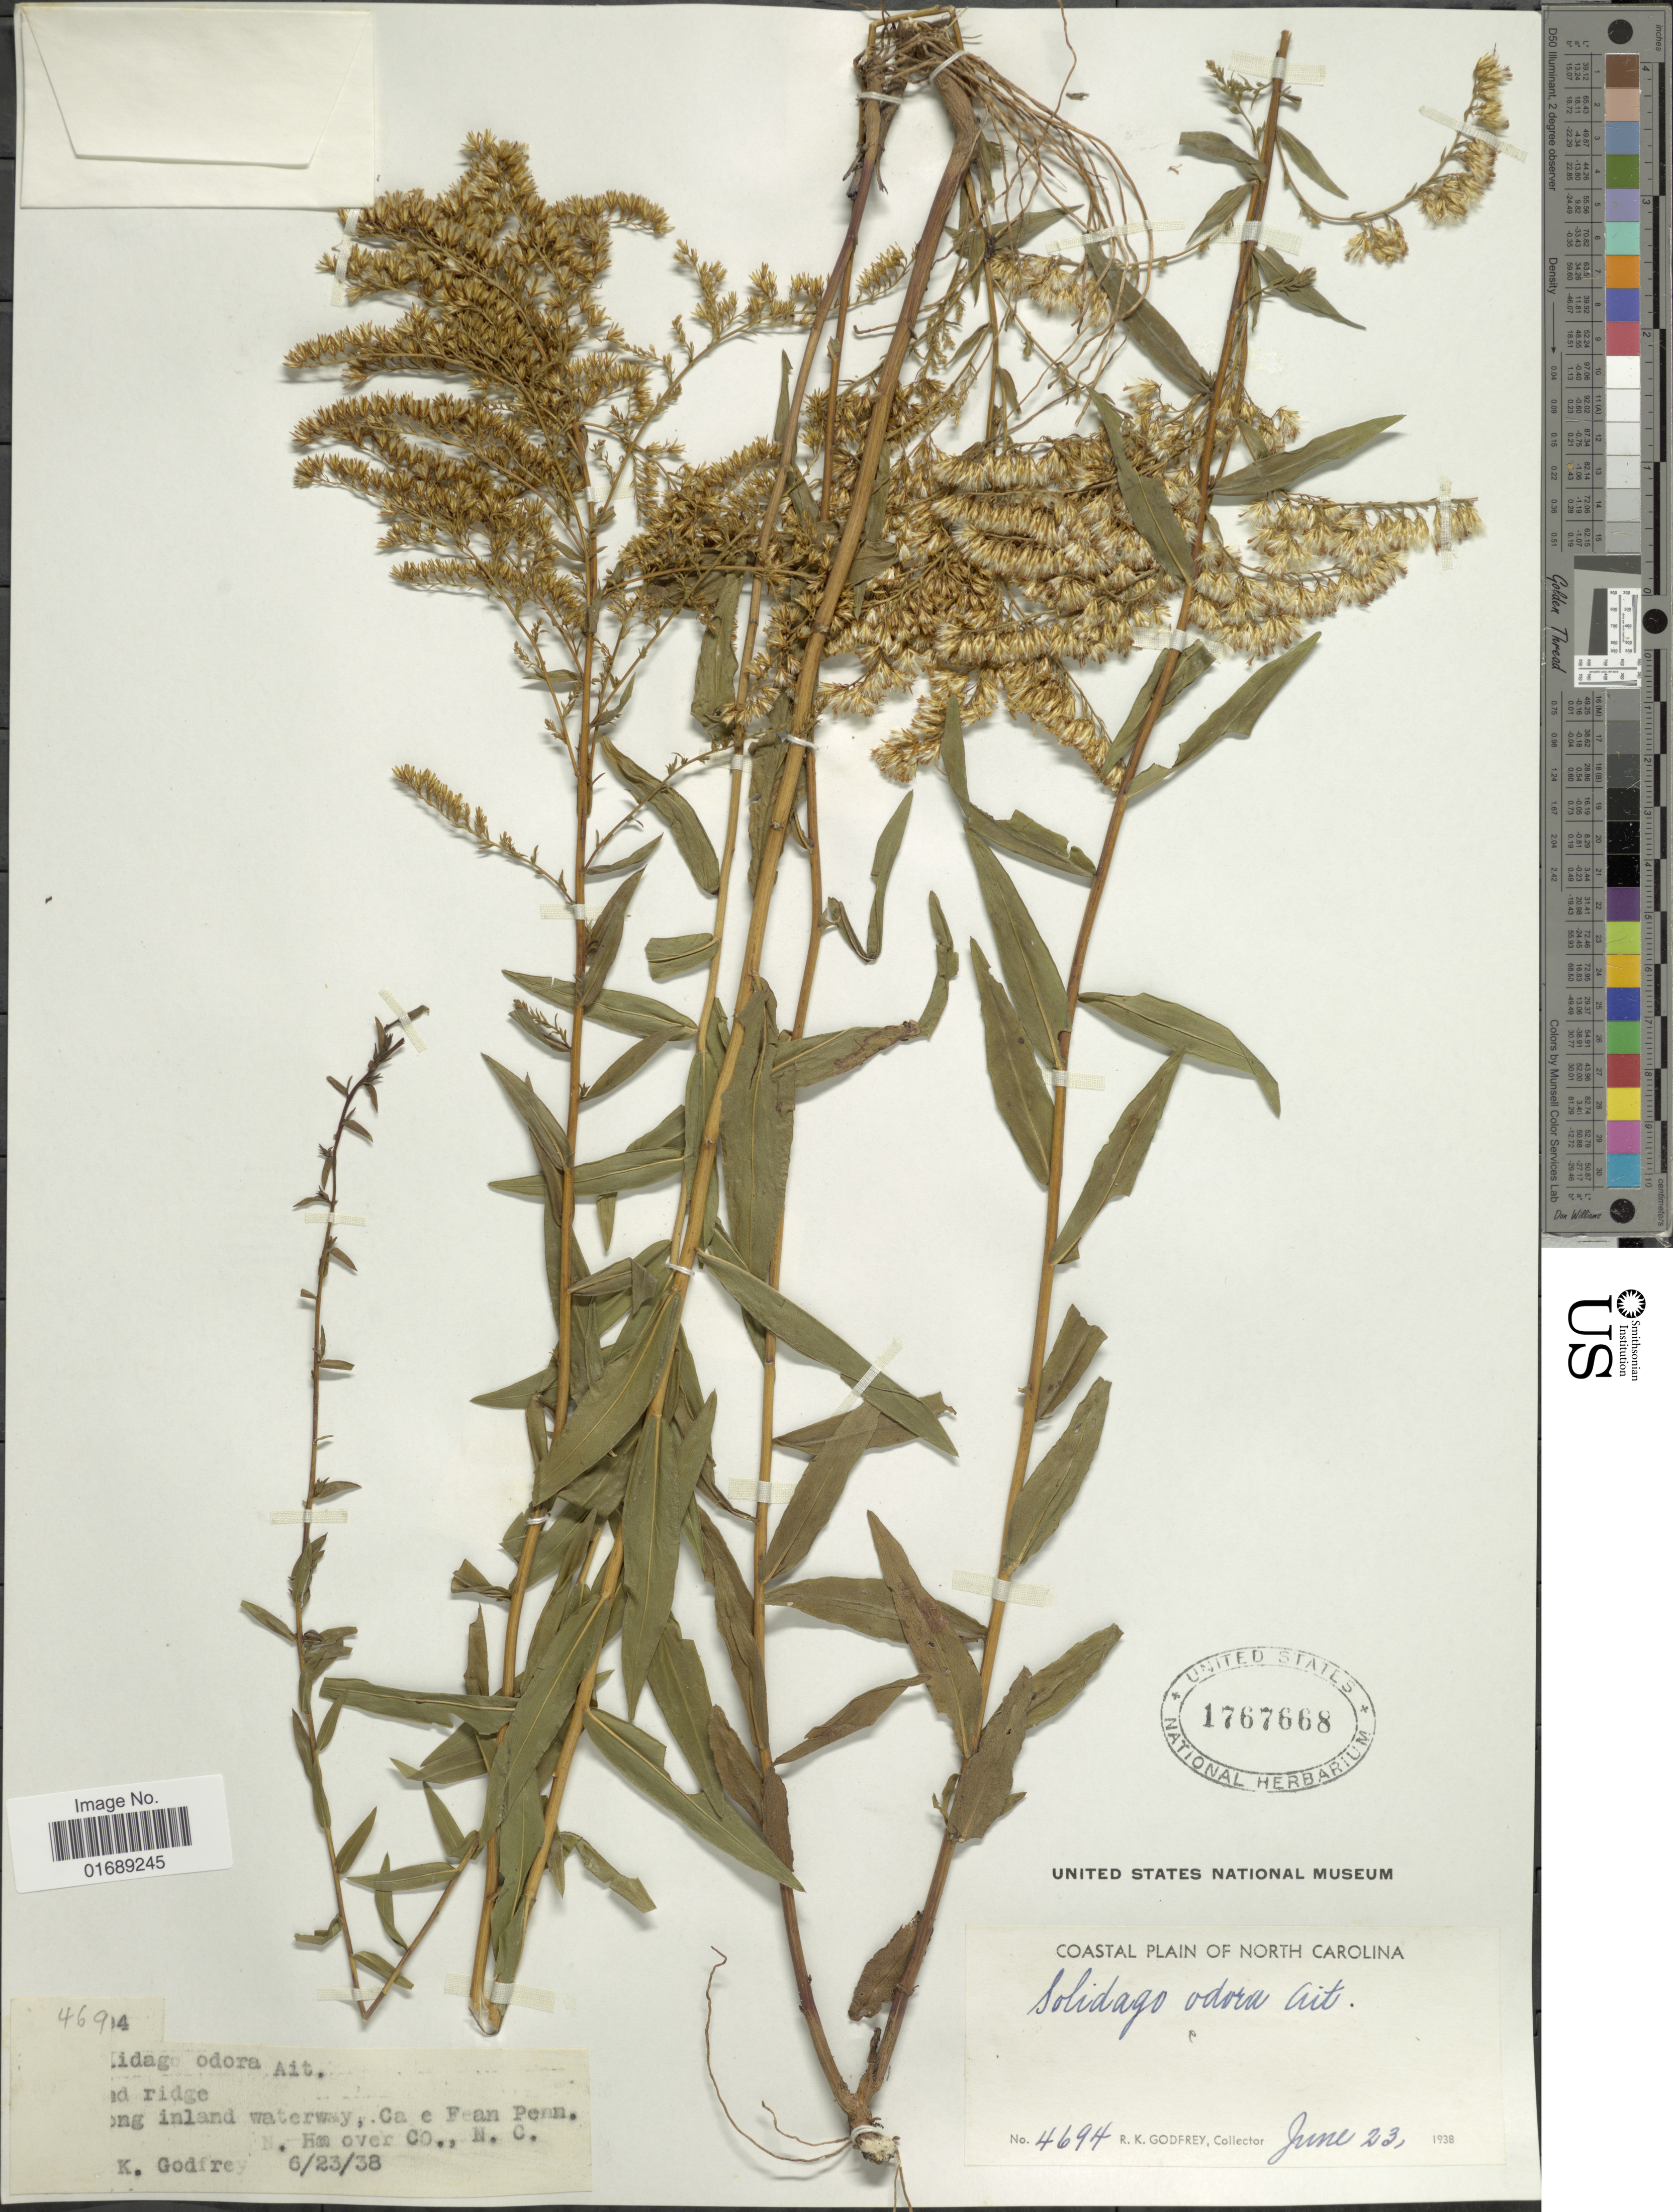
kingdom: Plantae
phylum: Tracheophyta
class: Magnoliopsida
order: Asterales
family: Asteraceae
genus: Solidago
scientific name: Solidago odora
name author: Aiton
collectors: R. K. Godfrey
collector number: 4694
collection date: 1938-06-23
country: United States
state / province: North Carolina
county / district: New Hanover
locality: Coastal Plain of North Carolina, [illegible text] inland waterway, Cape Fear Penn.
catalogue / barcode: US 1767668